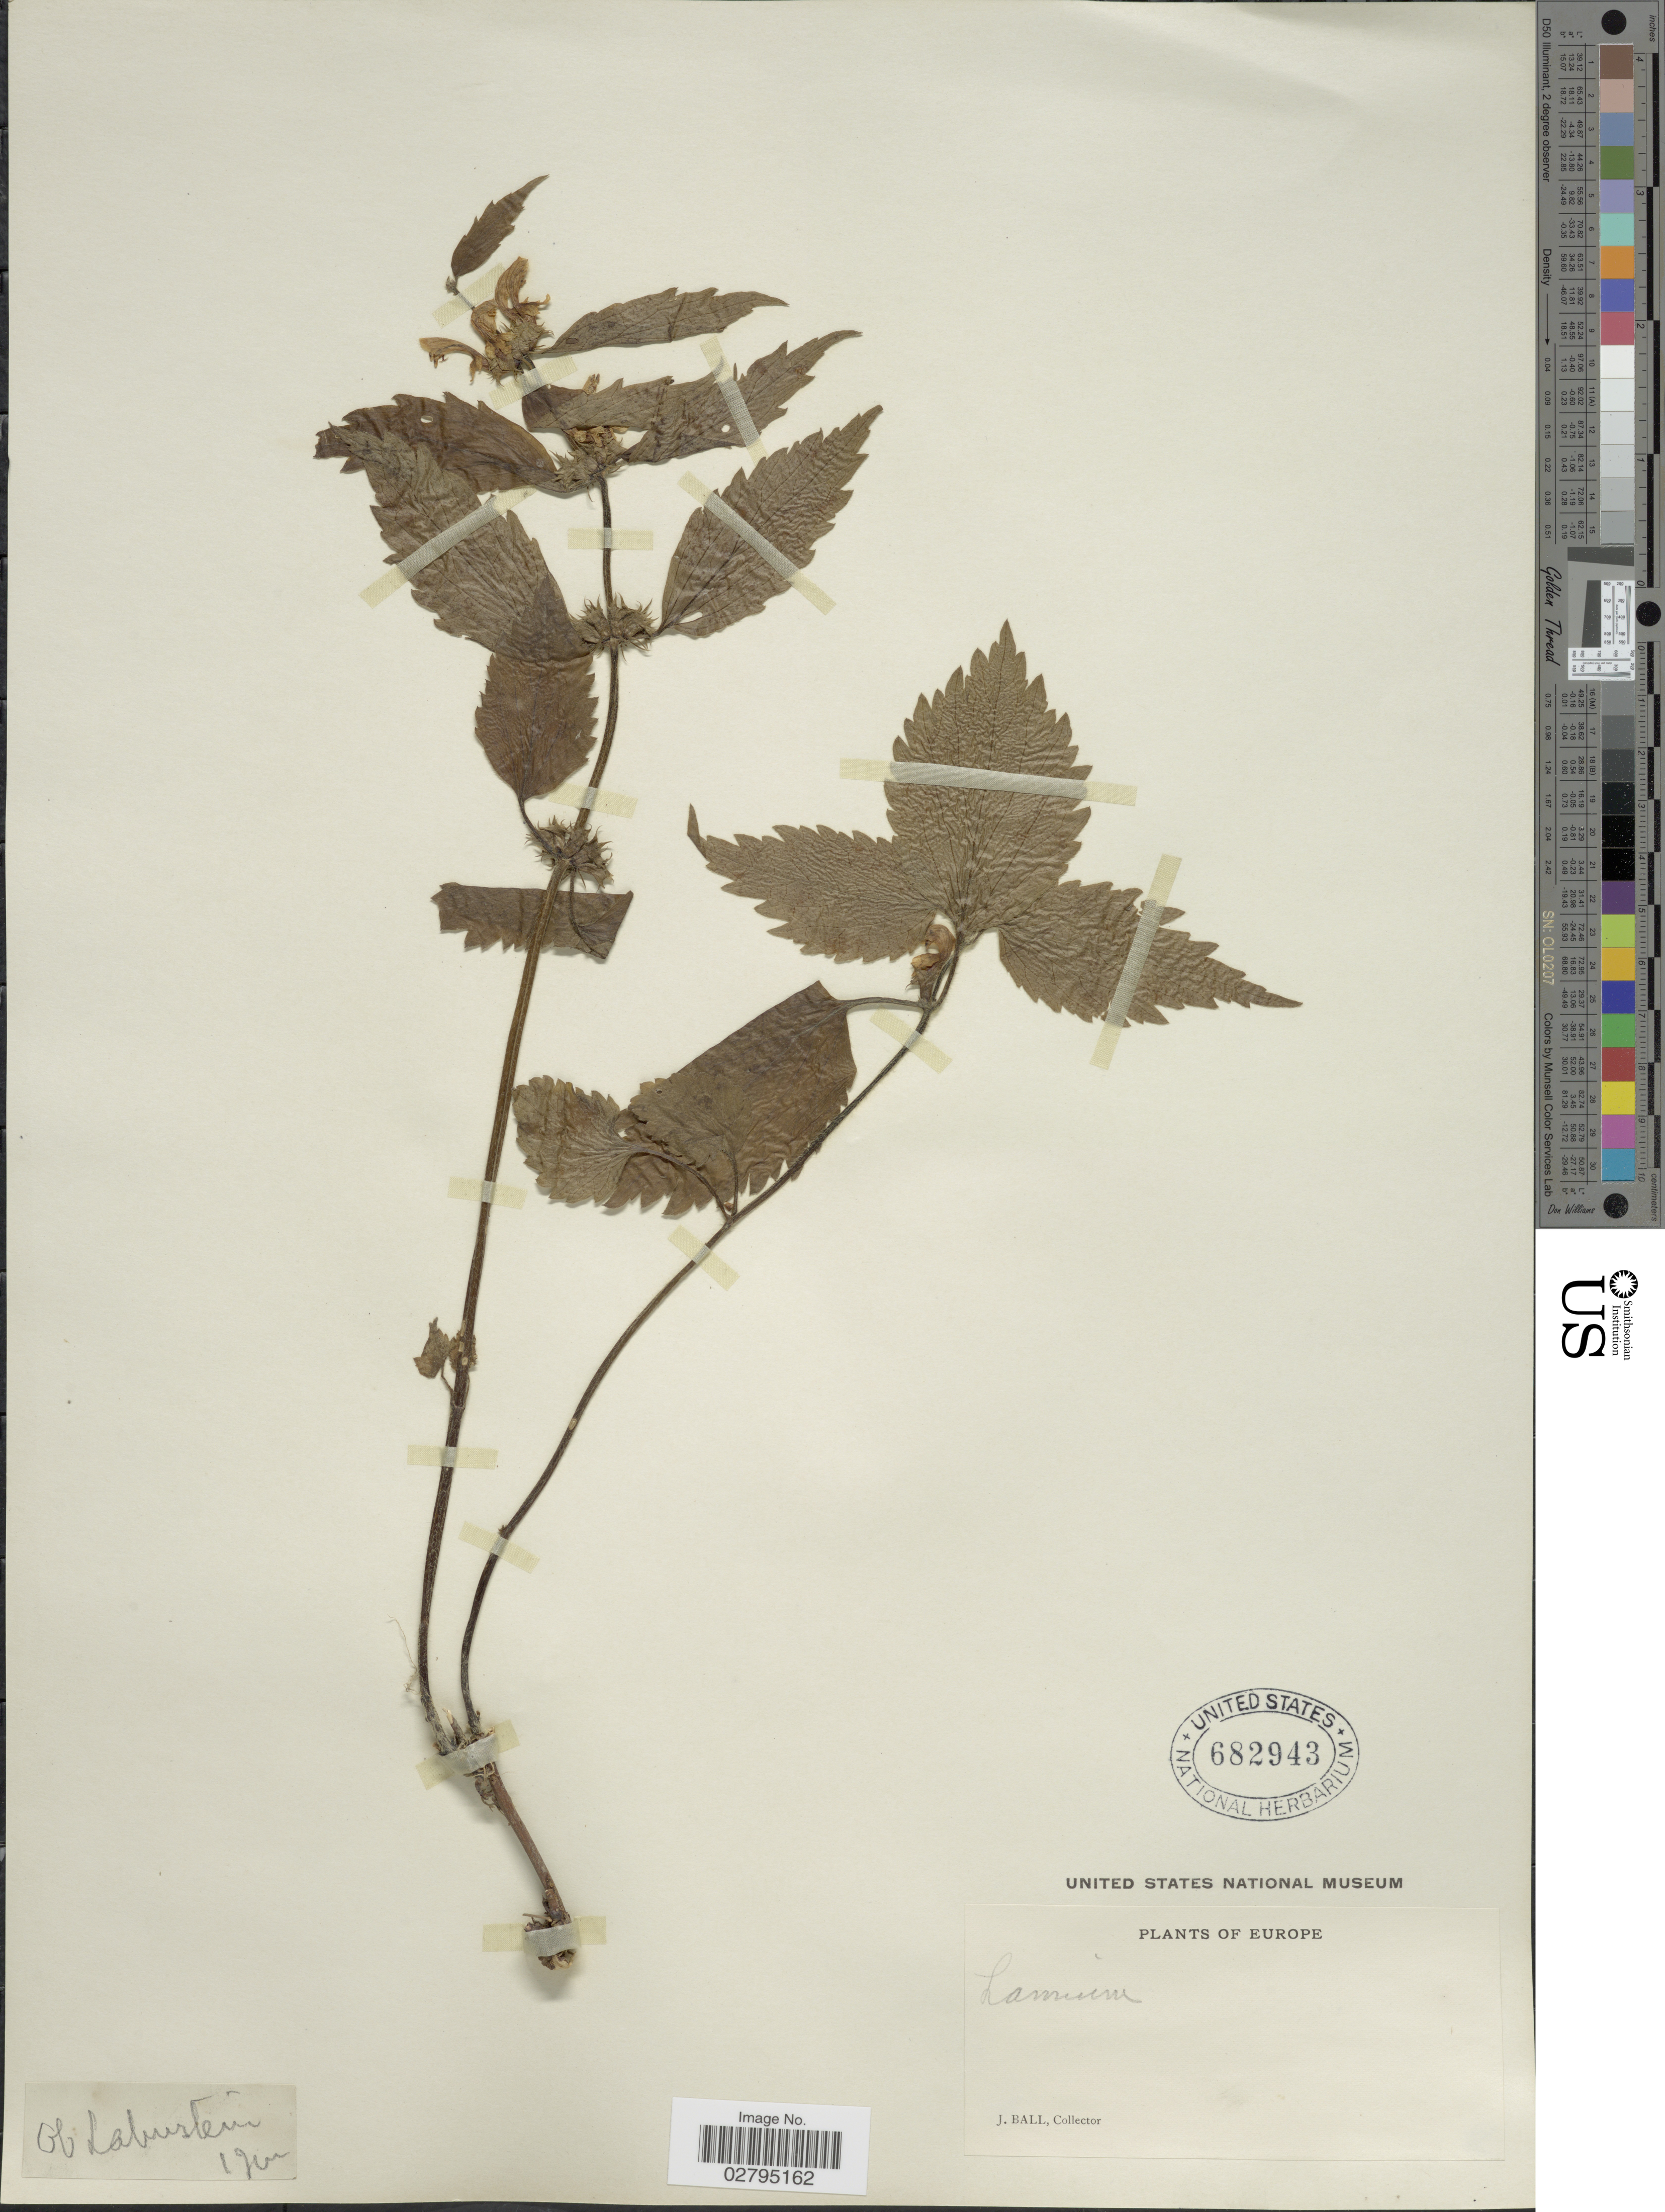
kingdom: Plantae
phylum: Tracheophyta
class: Magnoliopsida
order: Lamiales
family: Lamiaceae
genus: Lamium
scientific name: Lamium sp.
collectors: J. Ball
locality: Of Labustein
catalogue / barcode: US 682943